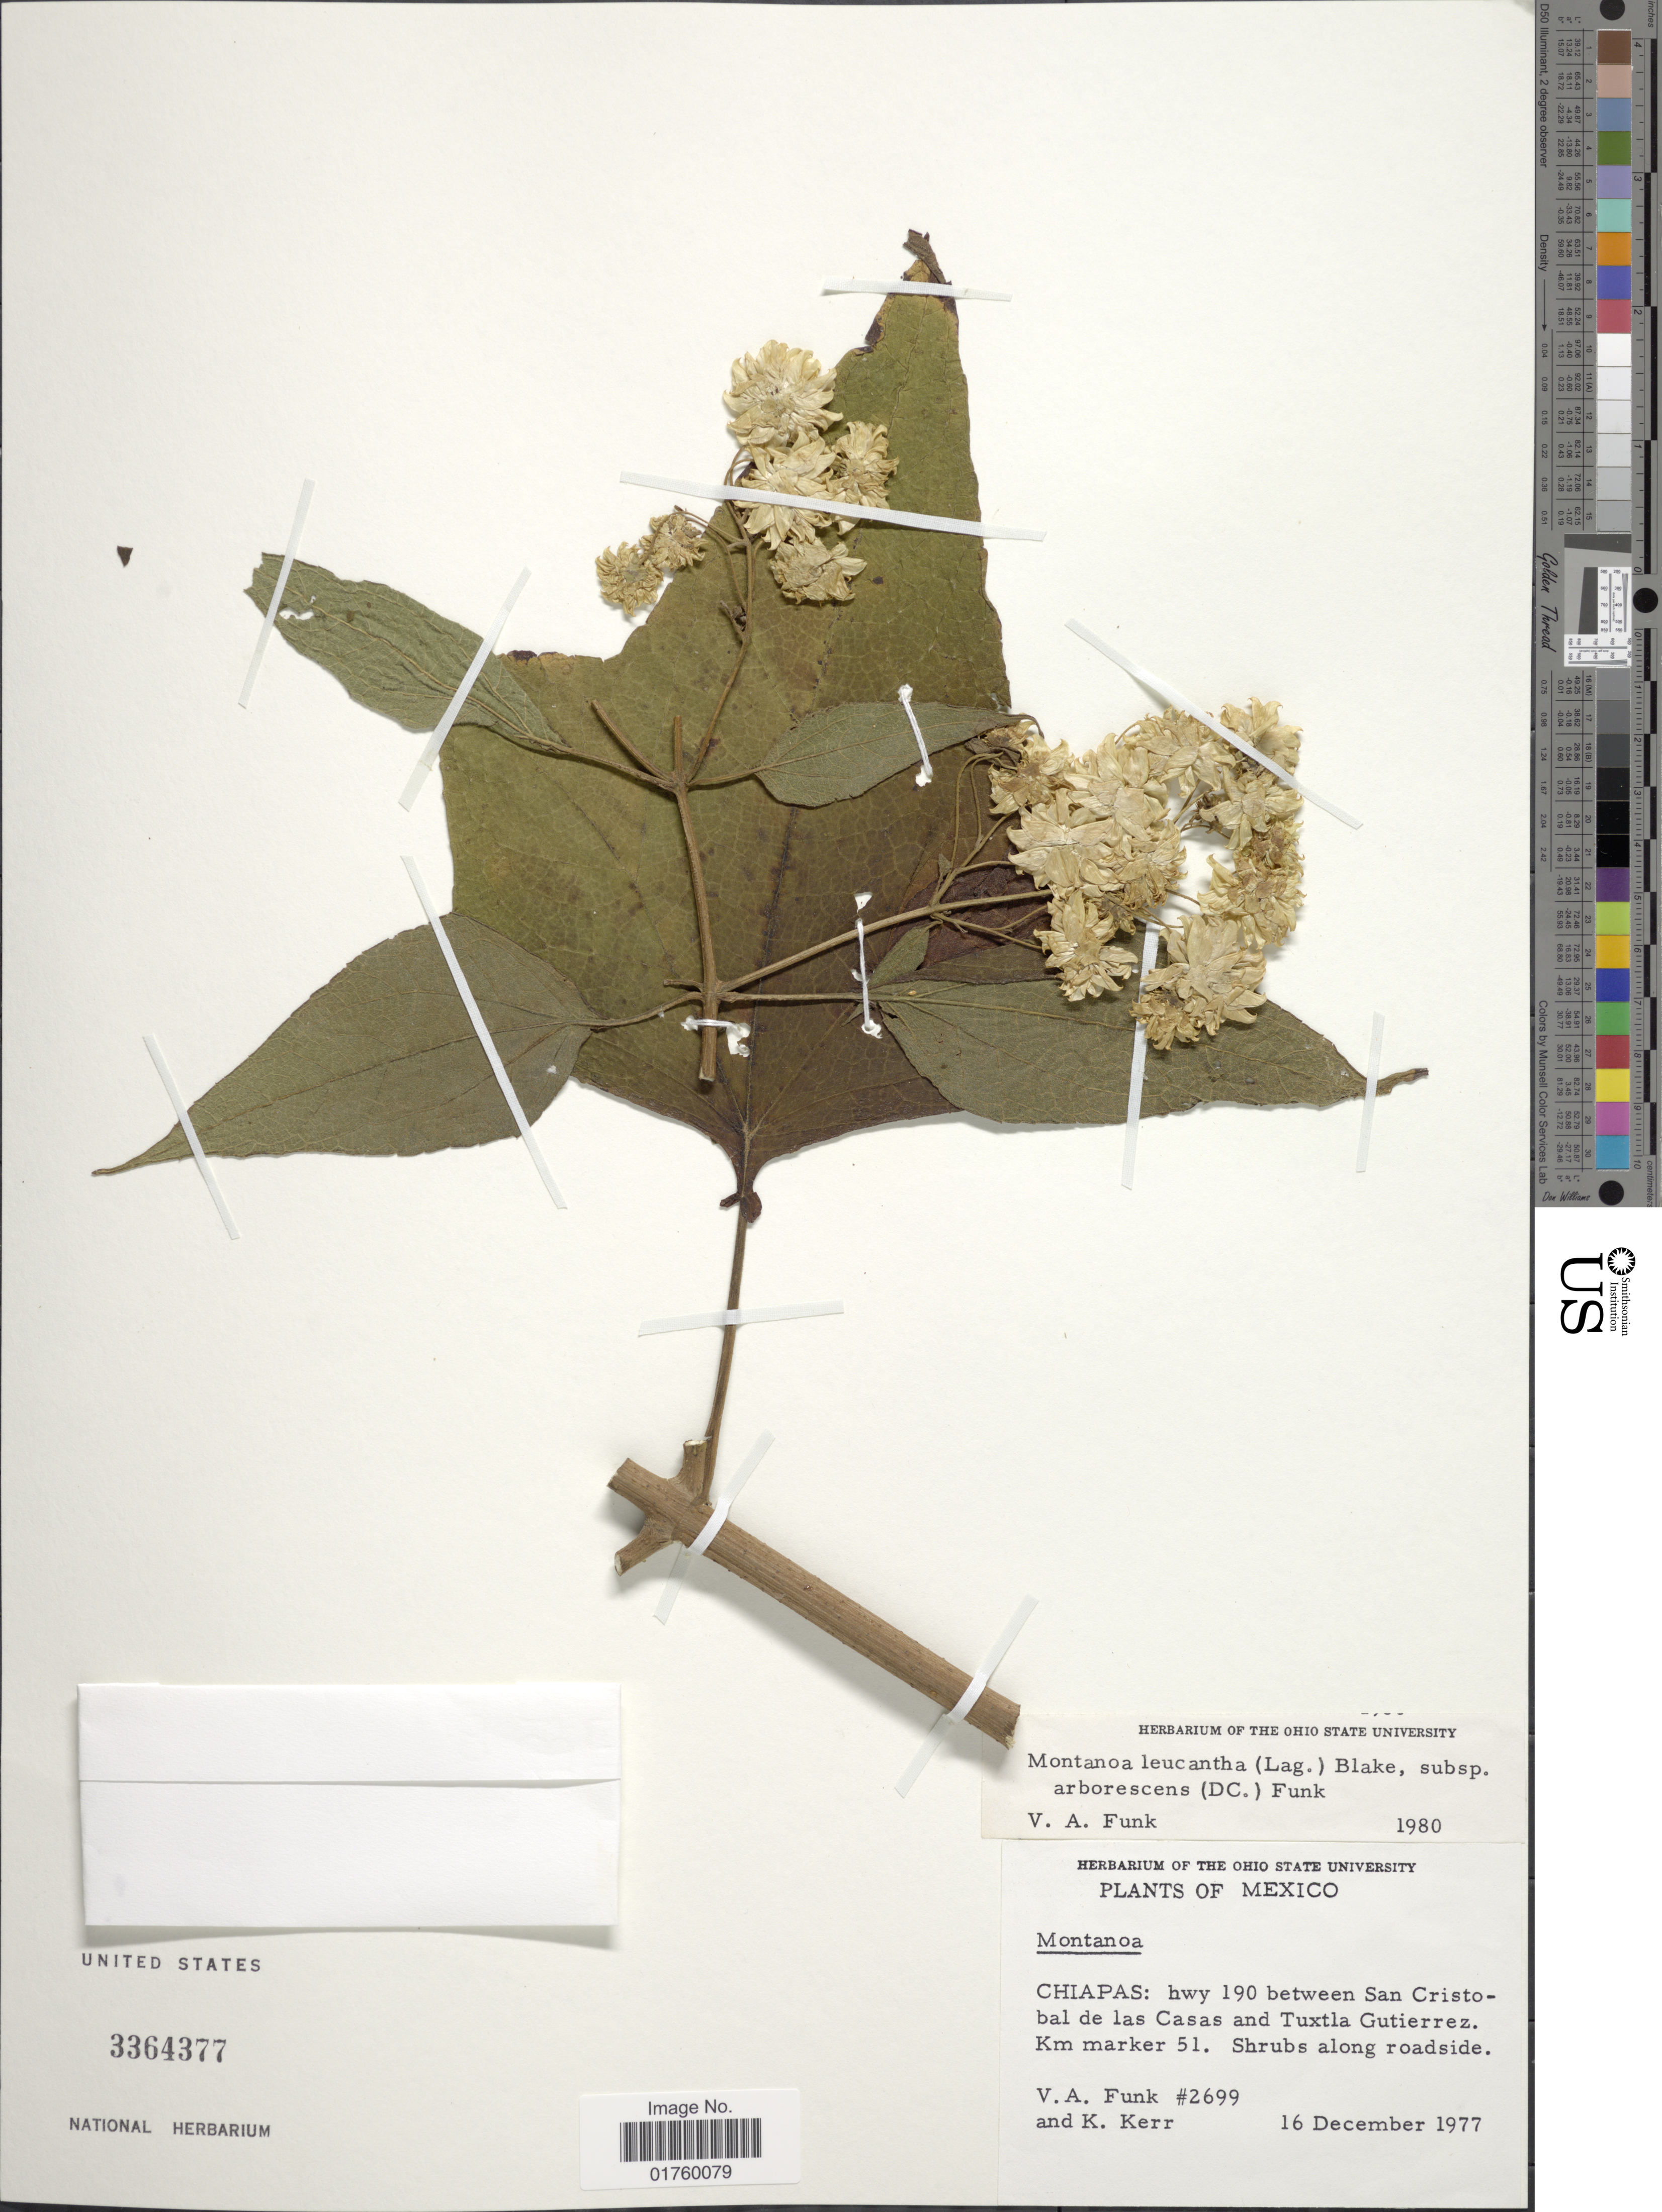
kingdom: Plantae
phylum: Tracheophyta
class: Magnoliopsida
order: Asterales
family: Asteraceae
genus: Montanoa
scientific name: Montanoa leucantha subsp. arborescens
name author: (DC.) V.A. Funk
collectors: V. Funk & K. Kerr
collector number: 2699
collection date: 1977-12-16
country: Mexico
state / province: Chiapas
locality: Hwy 190 between San Cristobal de las Casas and Tuxtla Gutierrez, Km marker 51, along roadside.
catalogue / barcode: US 3364377